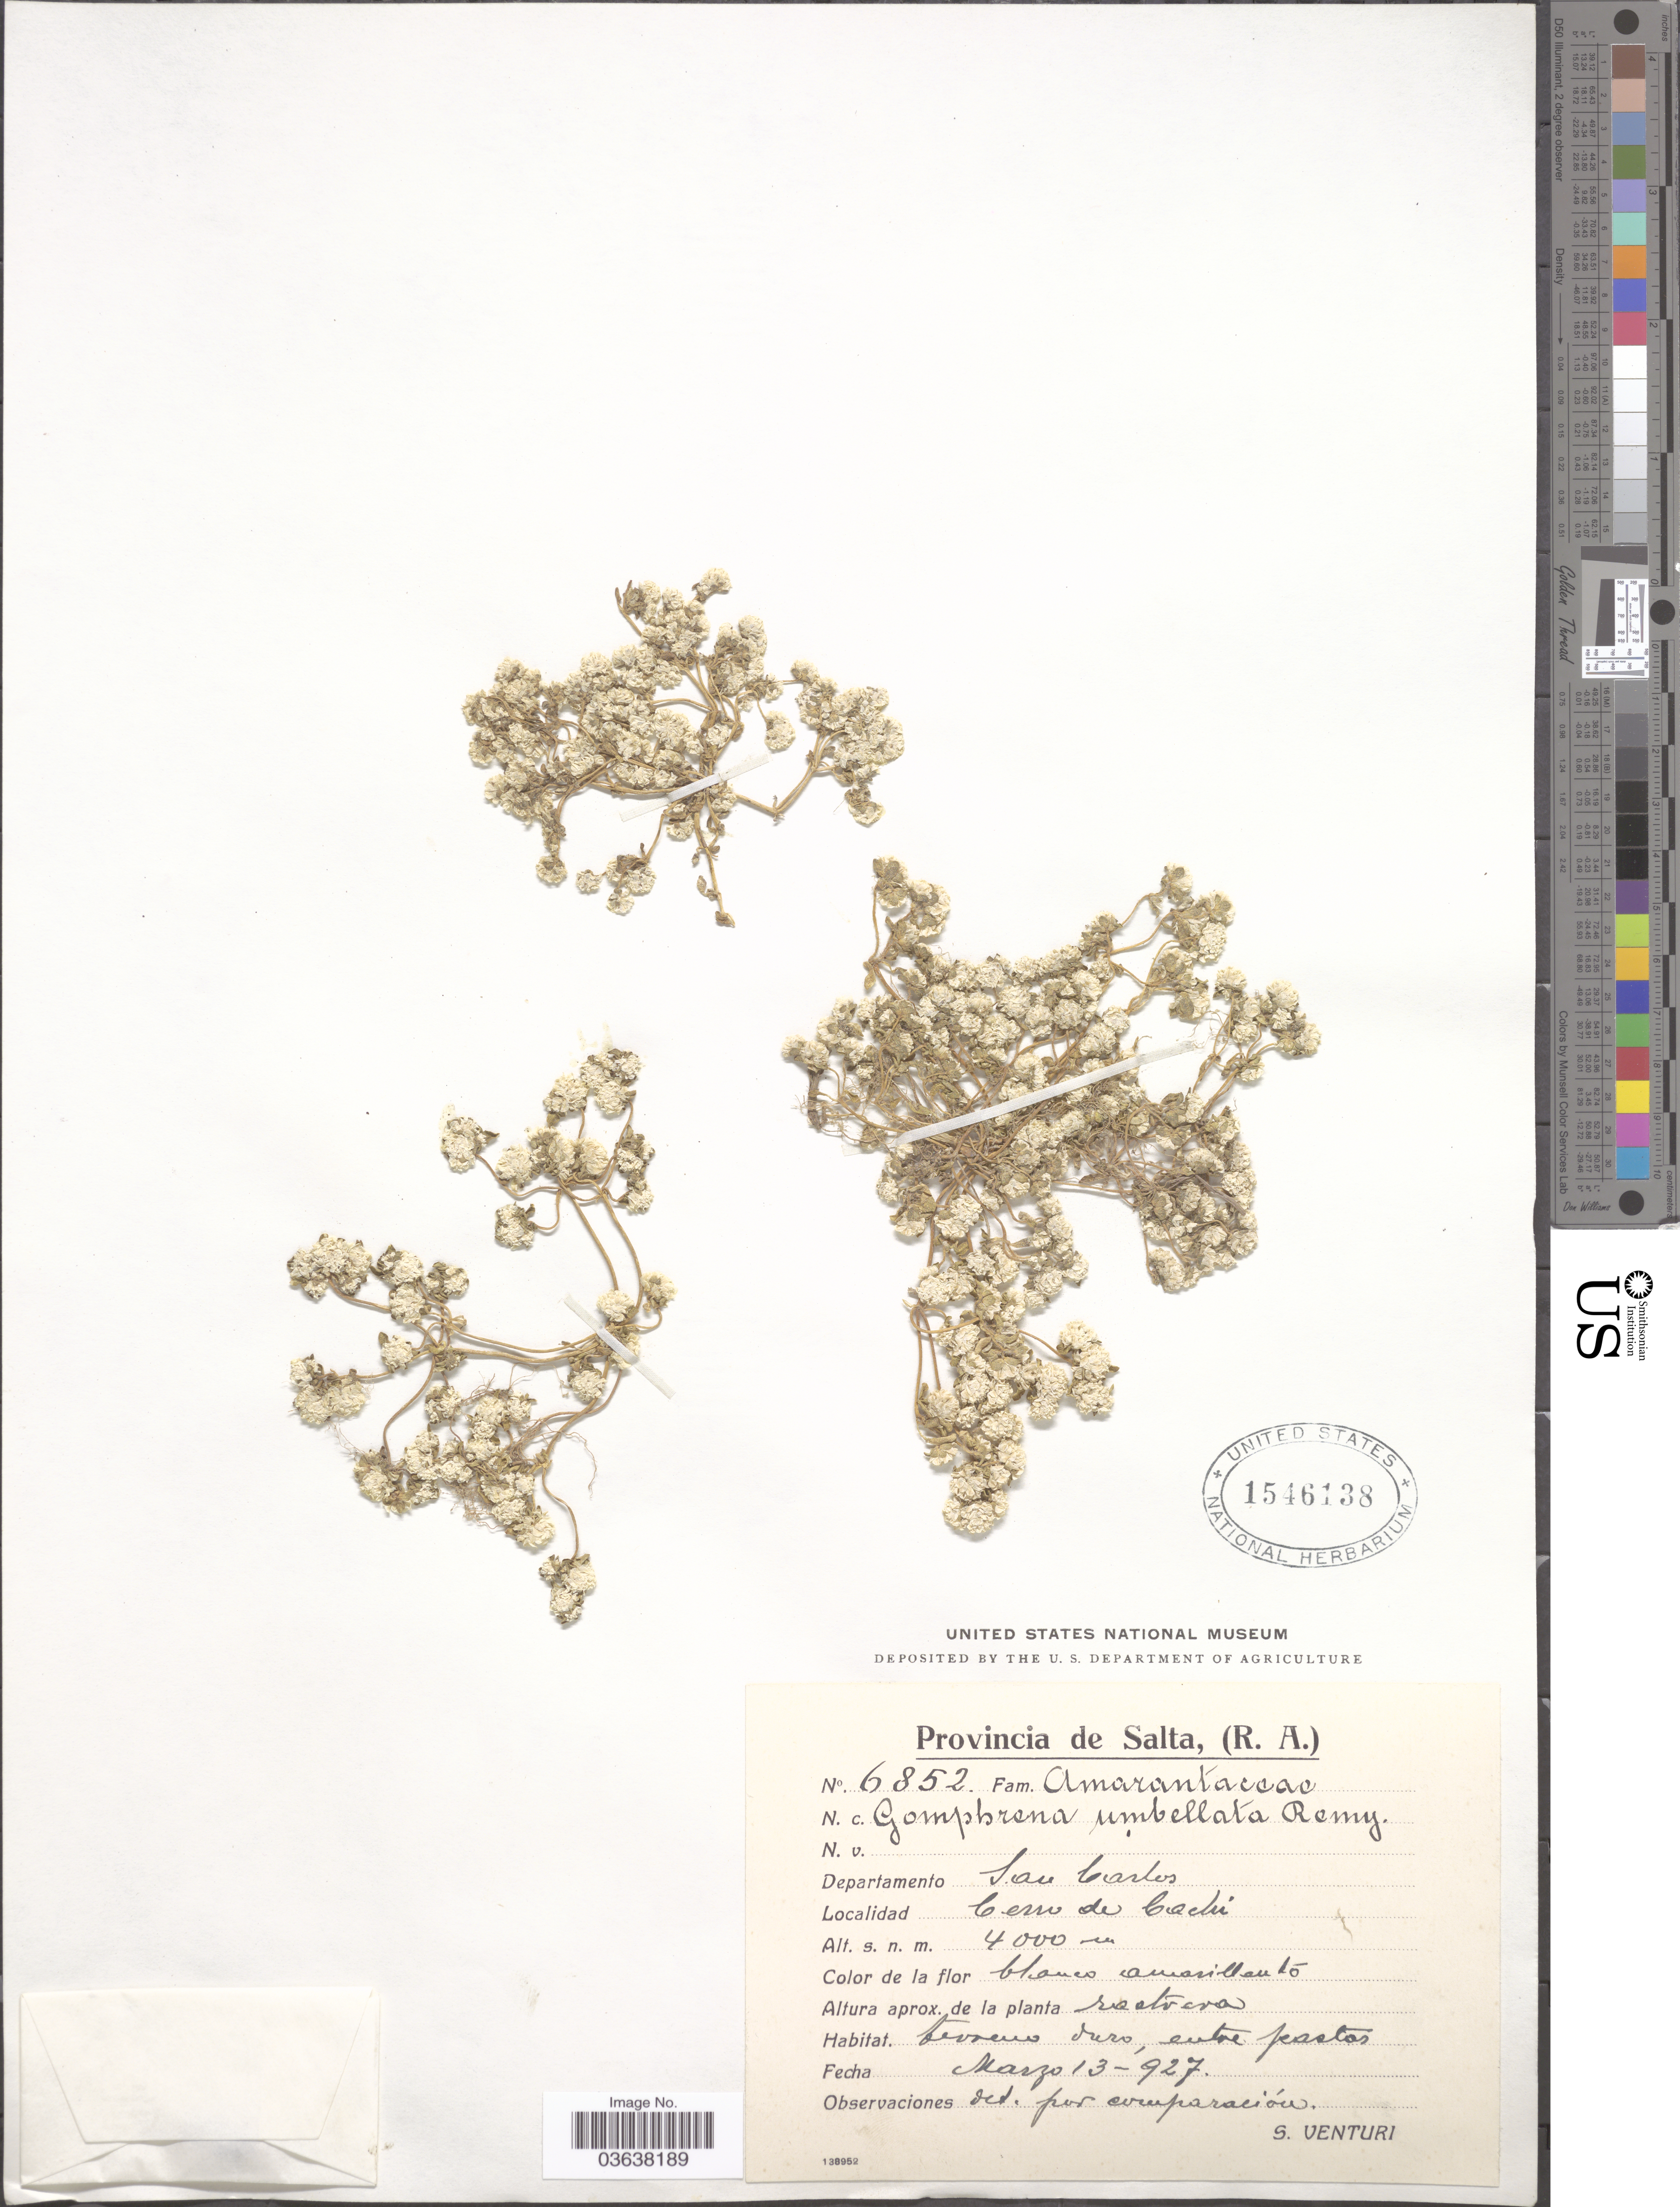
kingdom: Plantae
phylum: Tracheophyta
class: Magnoliopsida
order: Caryophyllales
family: Amaranthaceae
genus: Gomphrena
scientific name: Gomphrena umbellata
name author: Remy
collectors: S. Venturi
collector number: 6852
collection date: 1927-03-13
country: Argentina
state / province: Salta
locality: Departamento San Carlos, Cerro de Cachi.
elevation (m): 4000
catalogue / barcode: US 1546138